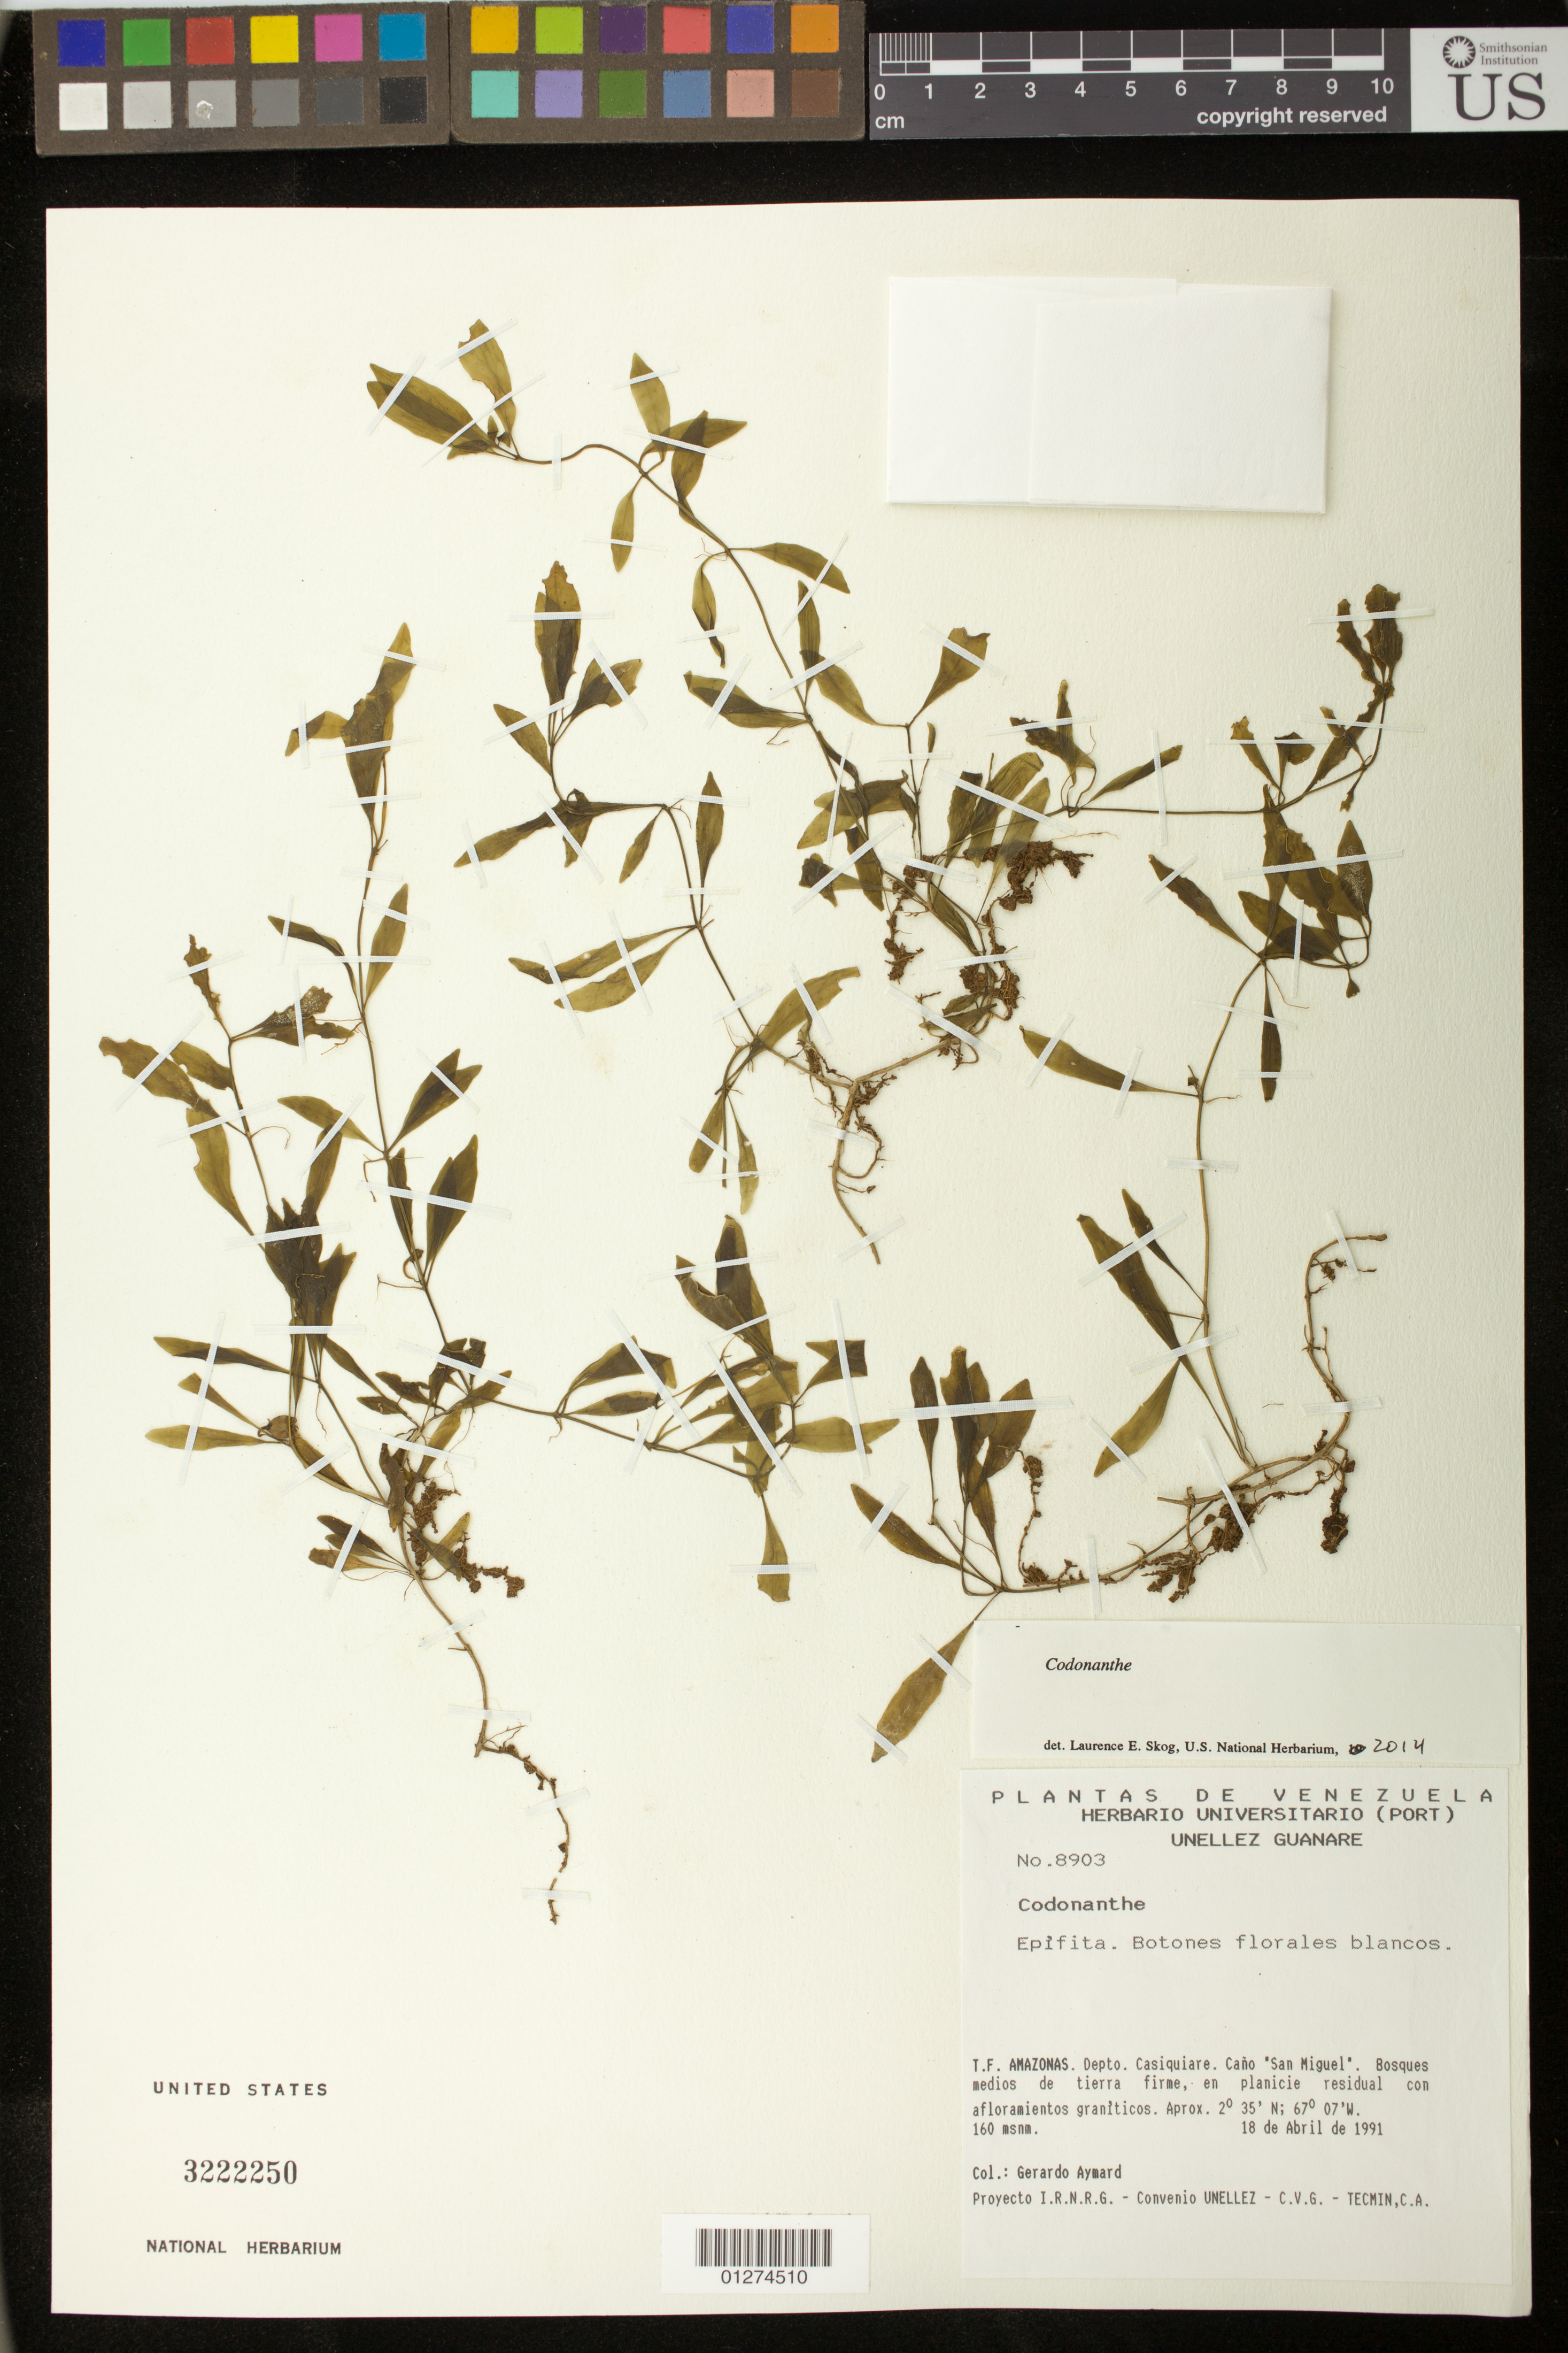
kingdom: Plantae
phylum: Tracheophyta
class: Magnoliopsida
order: Lamiales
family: Gesneriaceae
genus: Codonanthe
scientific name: Codonanthe sp.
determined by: Skog, Laurence E.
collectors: G. A. Aymard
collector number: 8903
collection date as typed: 18-Apr-91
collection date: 1991-04-18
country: Venezuela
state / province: Amazonas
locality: Casiquiare. Caño "San Miguel".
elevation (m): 160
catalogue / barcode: US 3222250